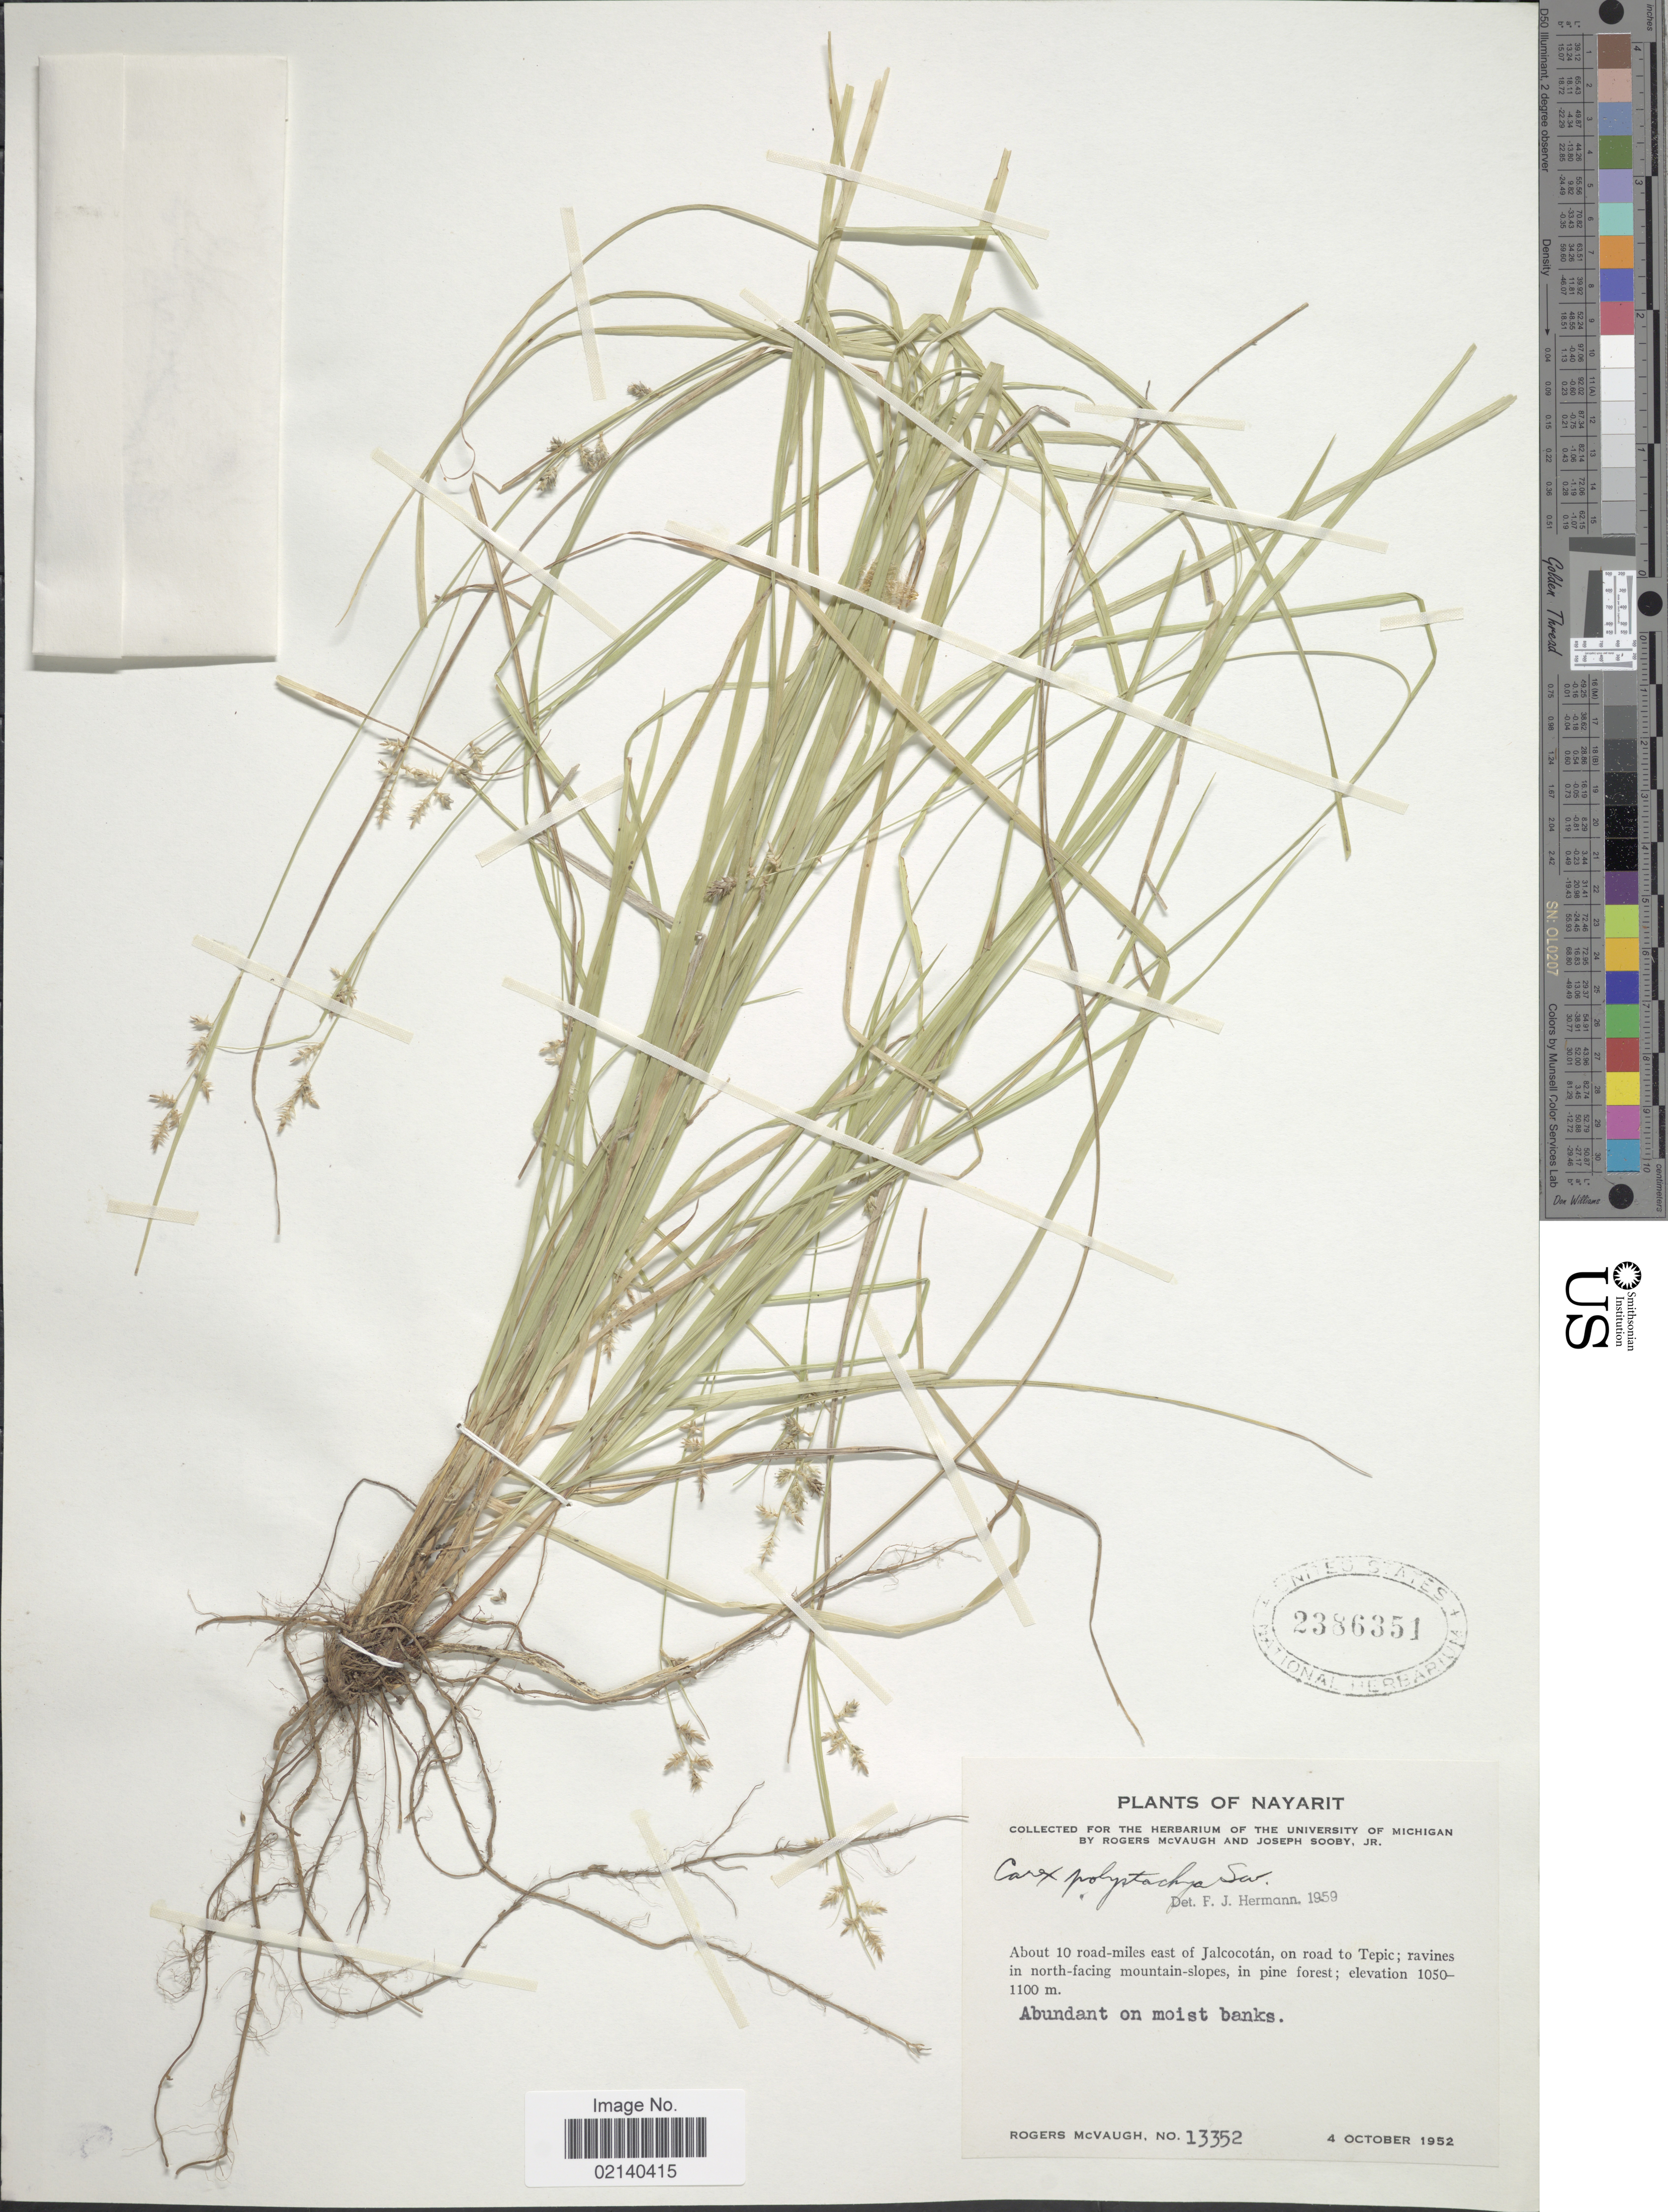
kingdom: Plantae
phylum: Tracheophyta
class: Liliopsida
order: Poales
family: Cyperaceae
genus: Carex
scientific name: Carex polystachya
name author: Sw. ex Wahlenb.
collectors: R. McVaugh & J. Sooby Jr.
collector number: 13352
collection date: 1952-10-04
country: Mexico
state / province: Nayarit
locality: About 10 road-miles east of Jalcocotan, on road to Tepic; ravines in north-facing mountain-slopes, abundant on moist banks.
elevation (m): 1050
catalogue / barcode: US 2386351